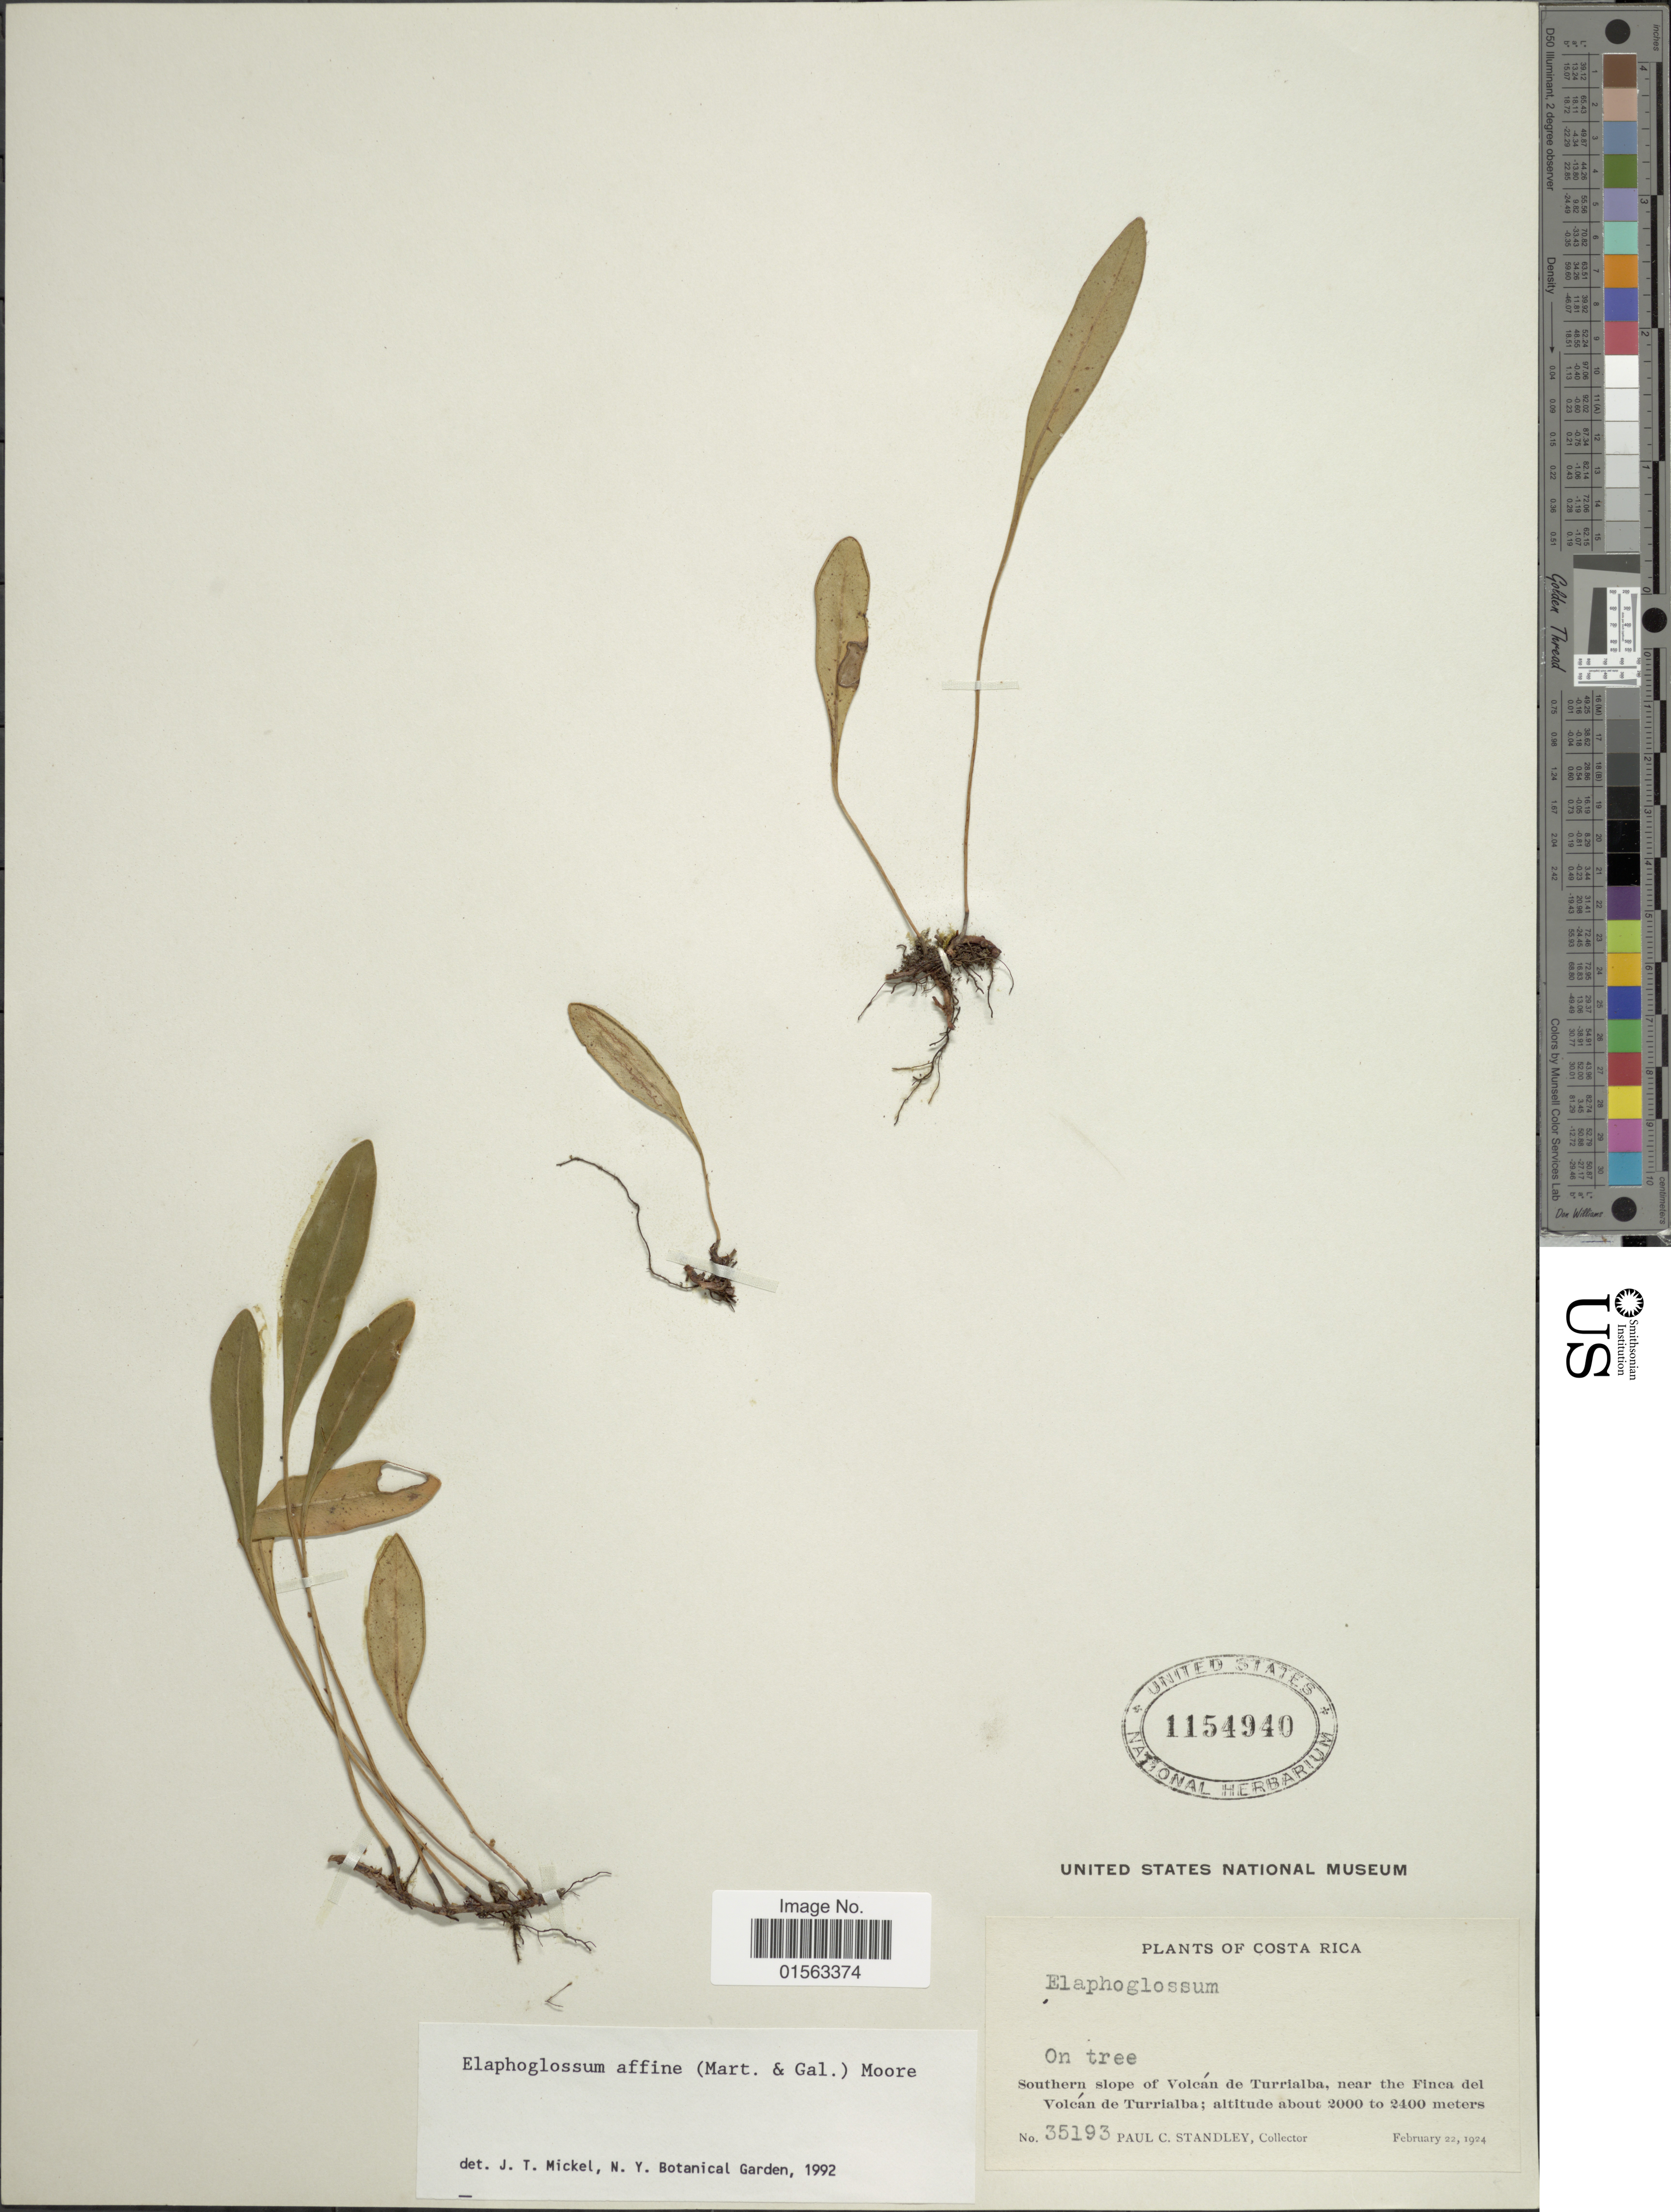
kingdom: Plantae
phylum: Tracheophyta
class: Polypodiopsida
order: Polypodiales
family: Dryopteridaceae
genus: Elaphoglossum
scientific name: Elaphoglossum affine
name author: (M. Martens & Galeotti) T. Moore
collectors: P. C. Standley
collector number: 35193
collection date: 1924-02-22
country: Costa Rica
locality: Southern slope of Volcan de Turrialba, near the Finca del Volcan de Turrialba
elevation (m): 2000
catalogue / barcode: US 1154940